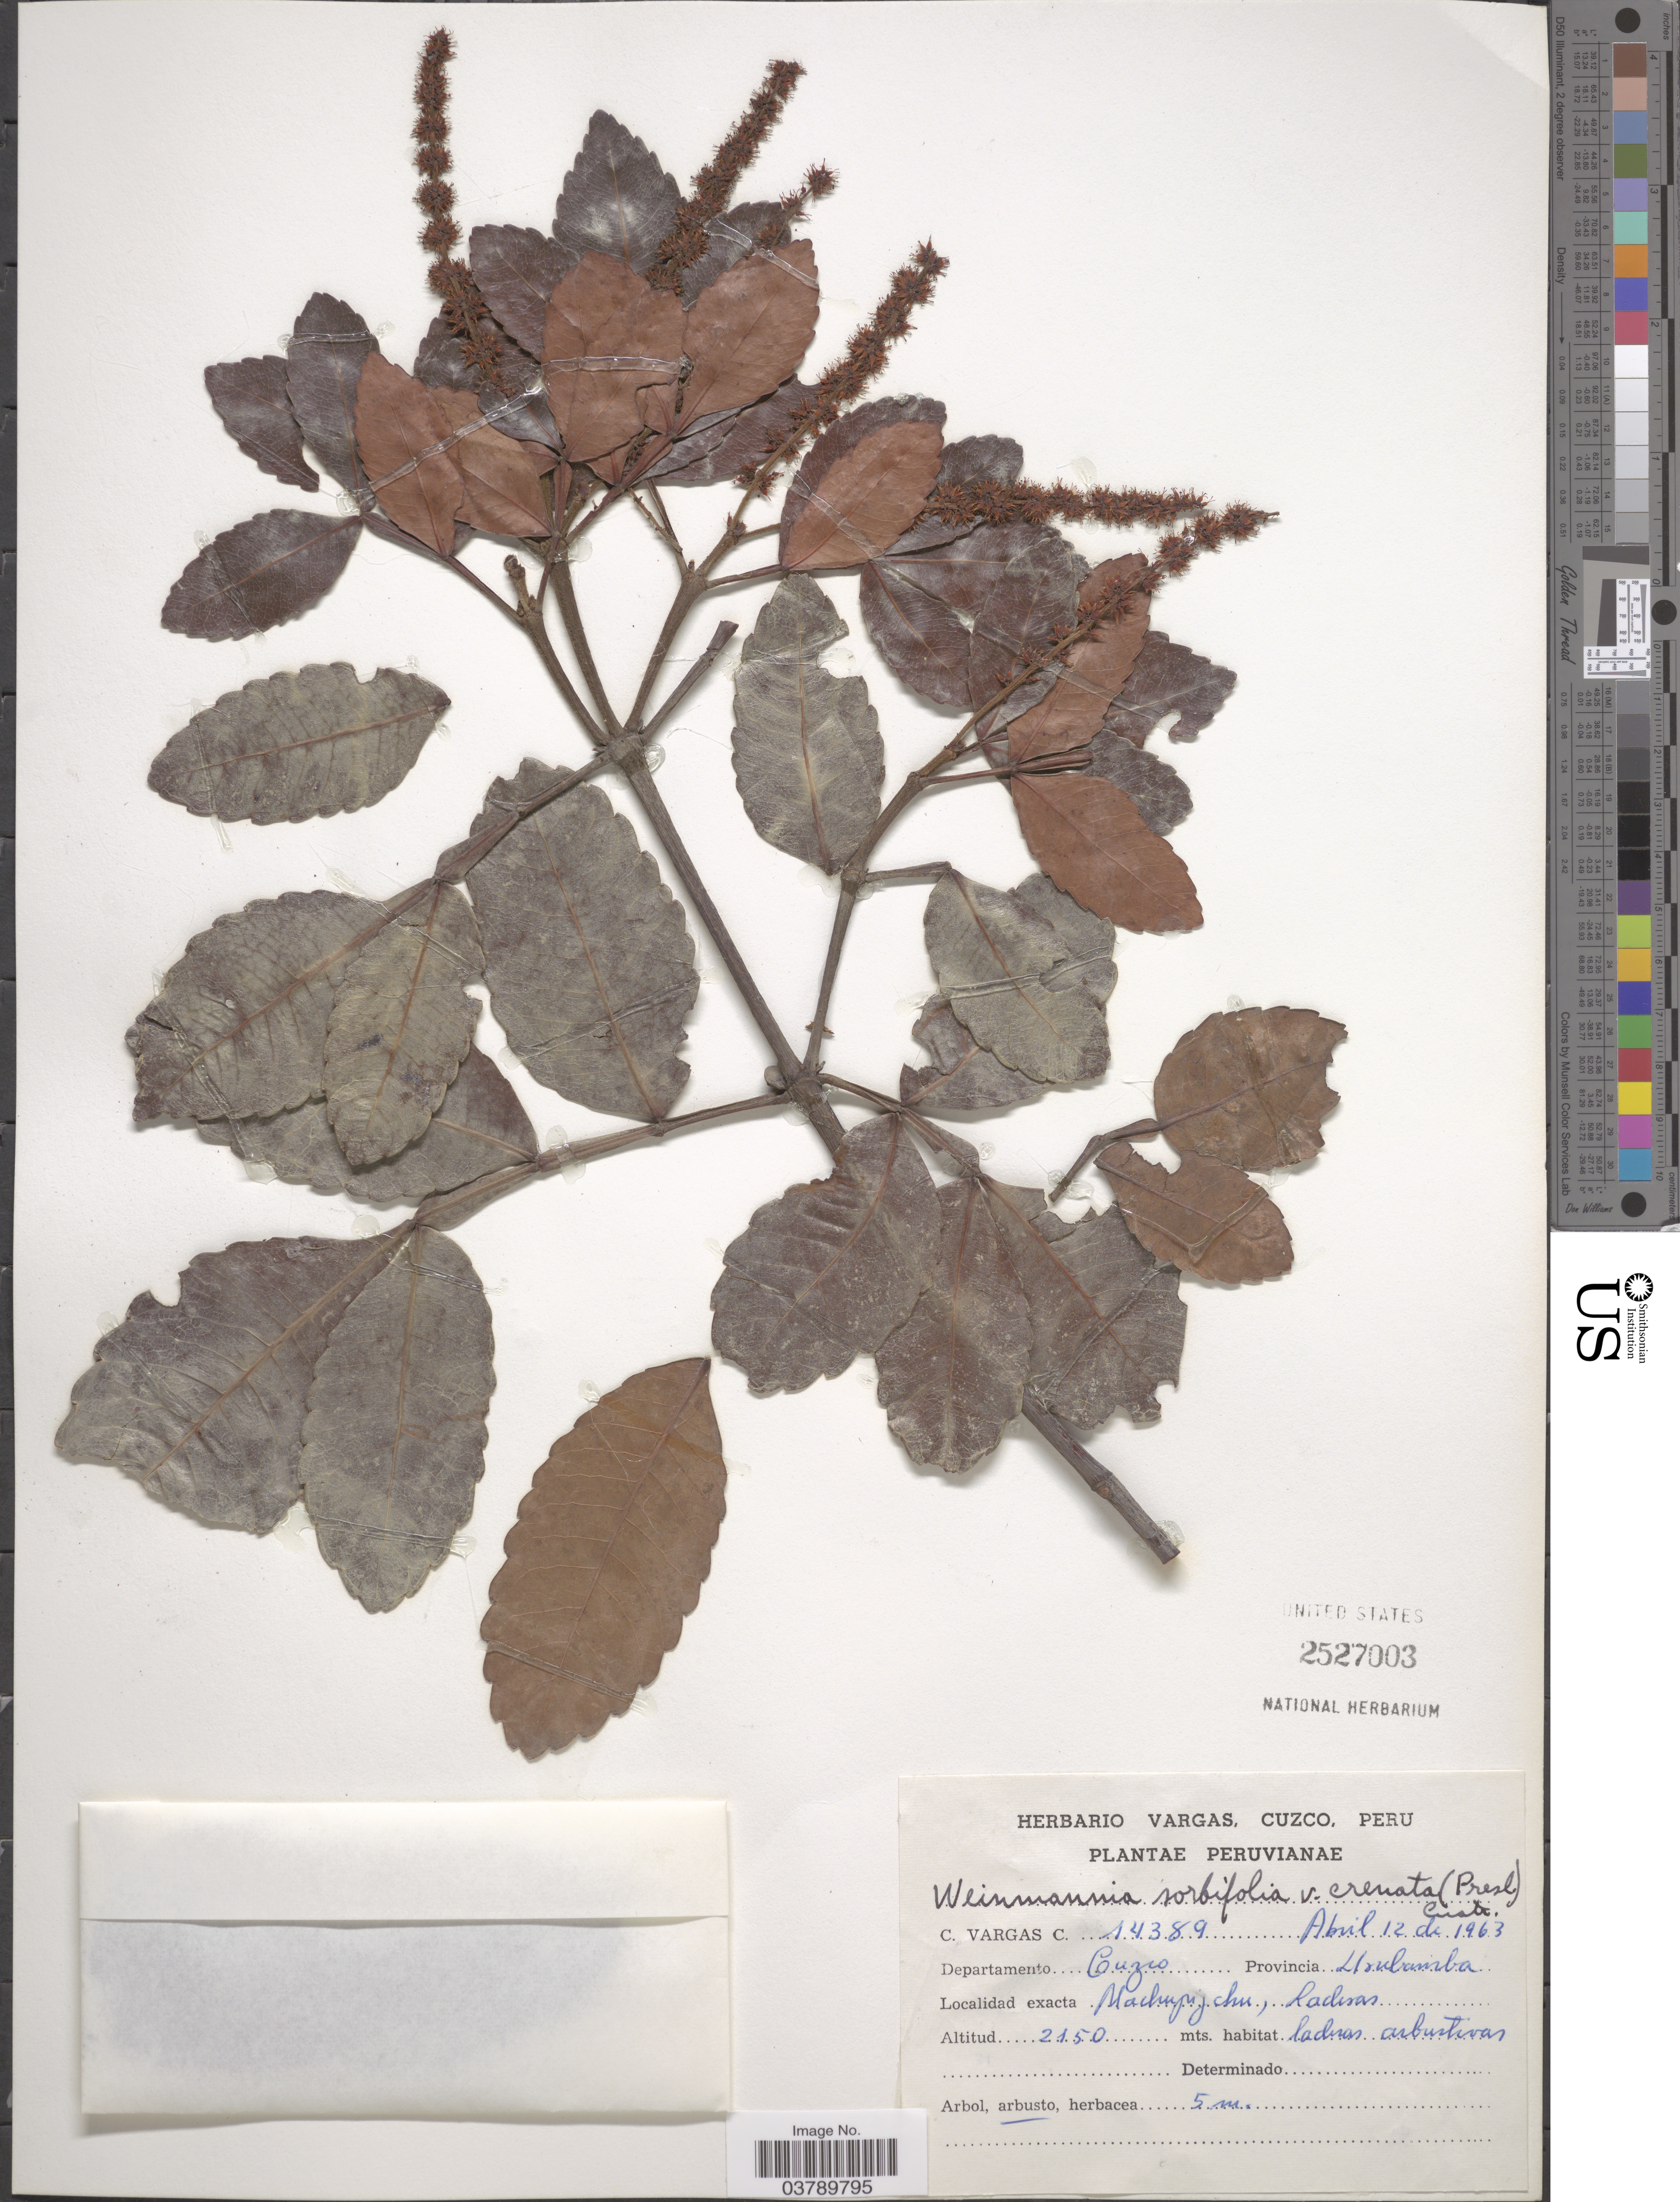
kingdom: Plantae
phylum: Tracheophyta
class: Magnoliopsida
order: Oxalidales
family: Cunoniaceae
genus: Weinmannia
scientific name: Weinmannia sorbifolia var. crenata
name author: Kunth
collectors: C. Vargas Calderón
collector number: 14389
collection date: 1963-04-12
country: Peru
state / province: Cusco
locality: Departamento Cuzco. Provincia Urubamba. Machupychu*, Laderas.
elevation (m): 2150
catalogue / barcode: US 2527003